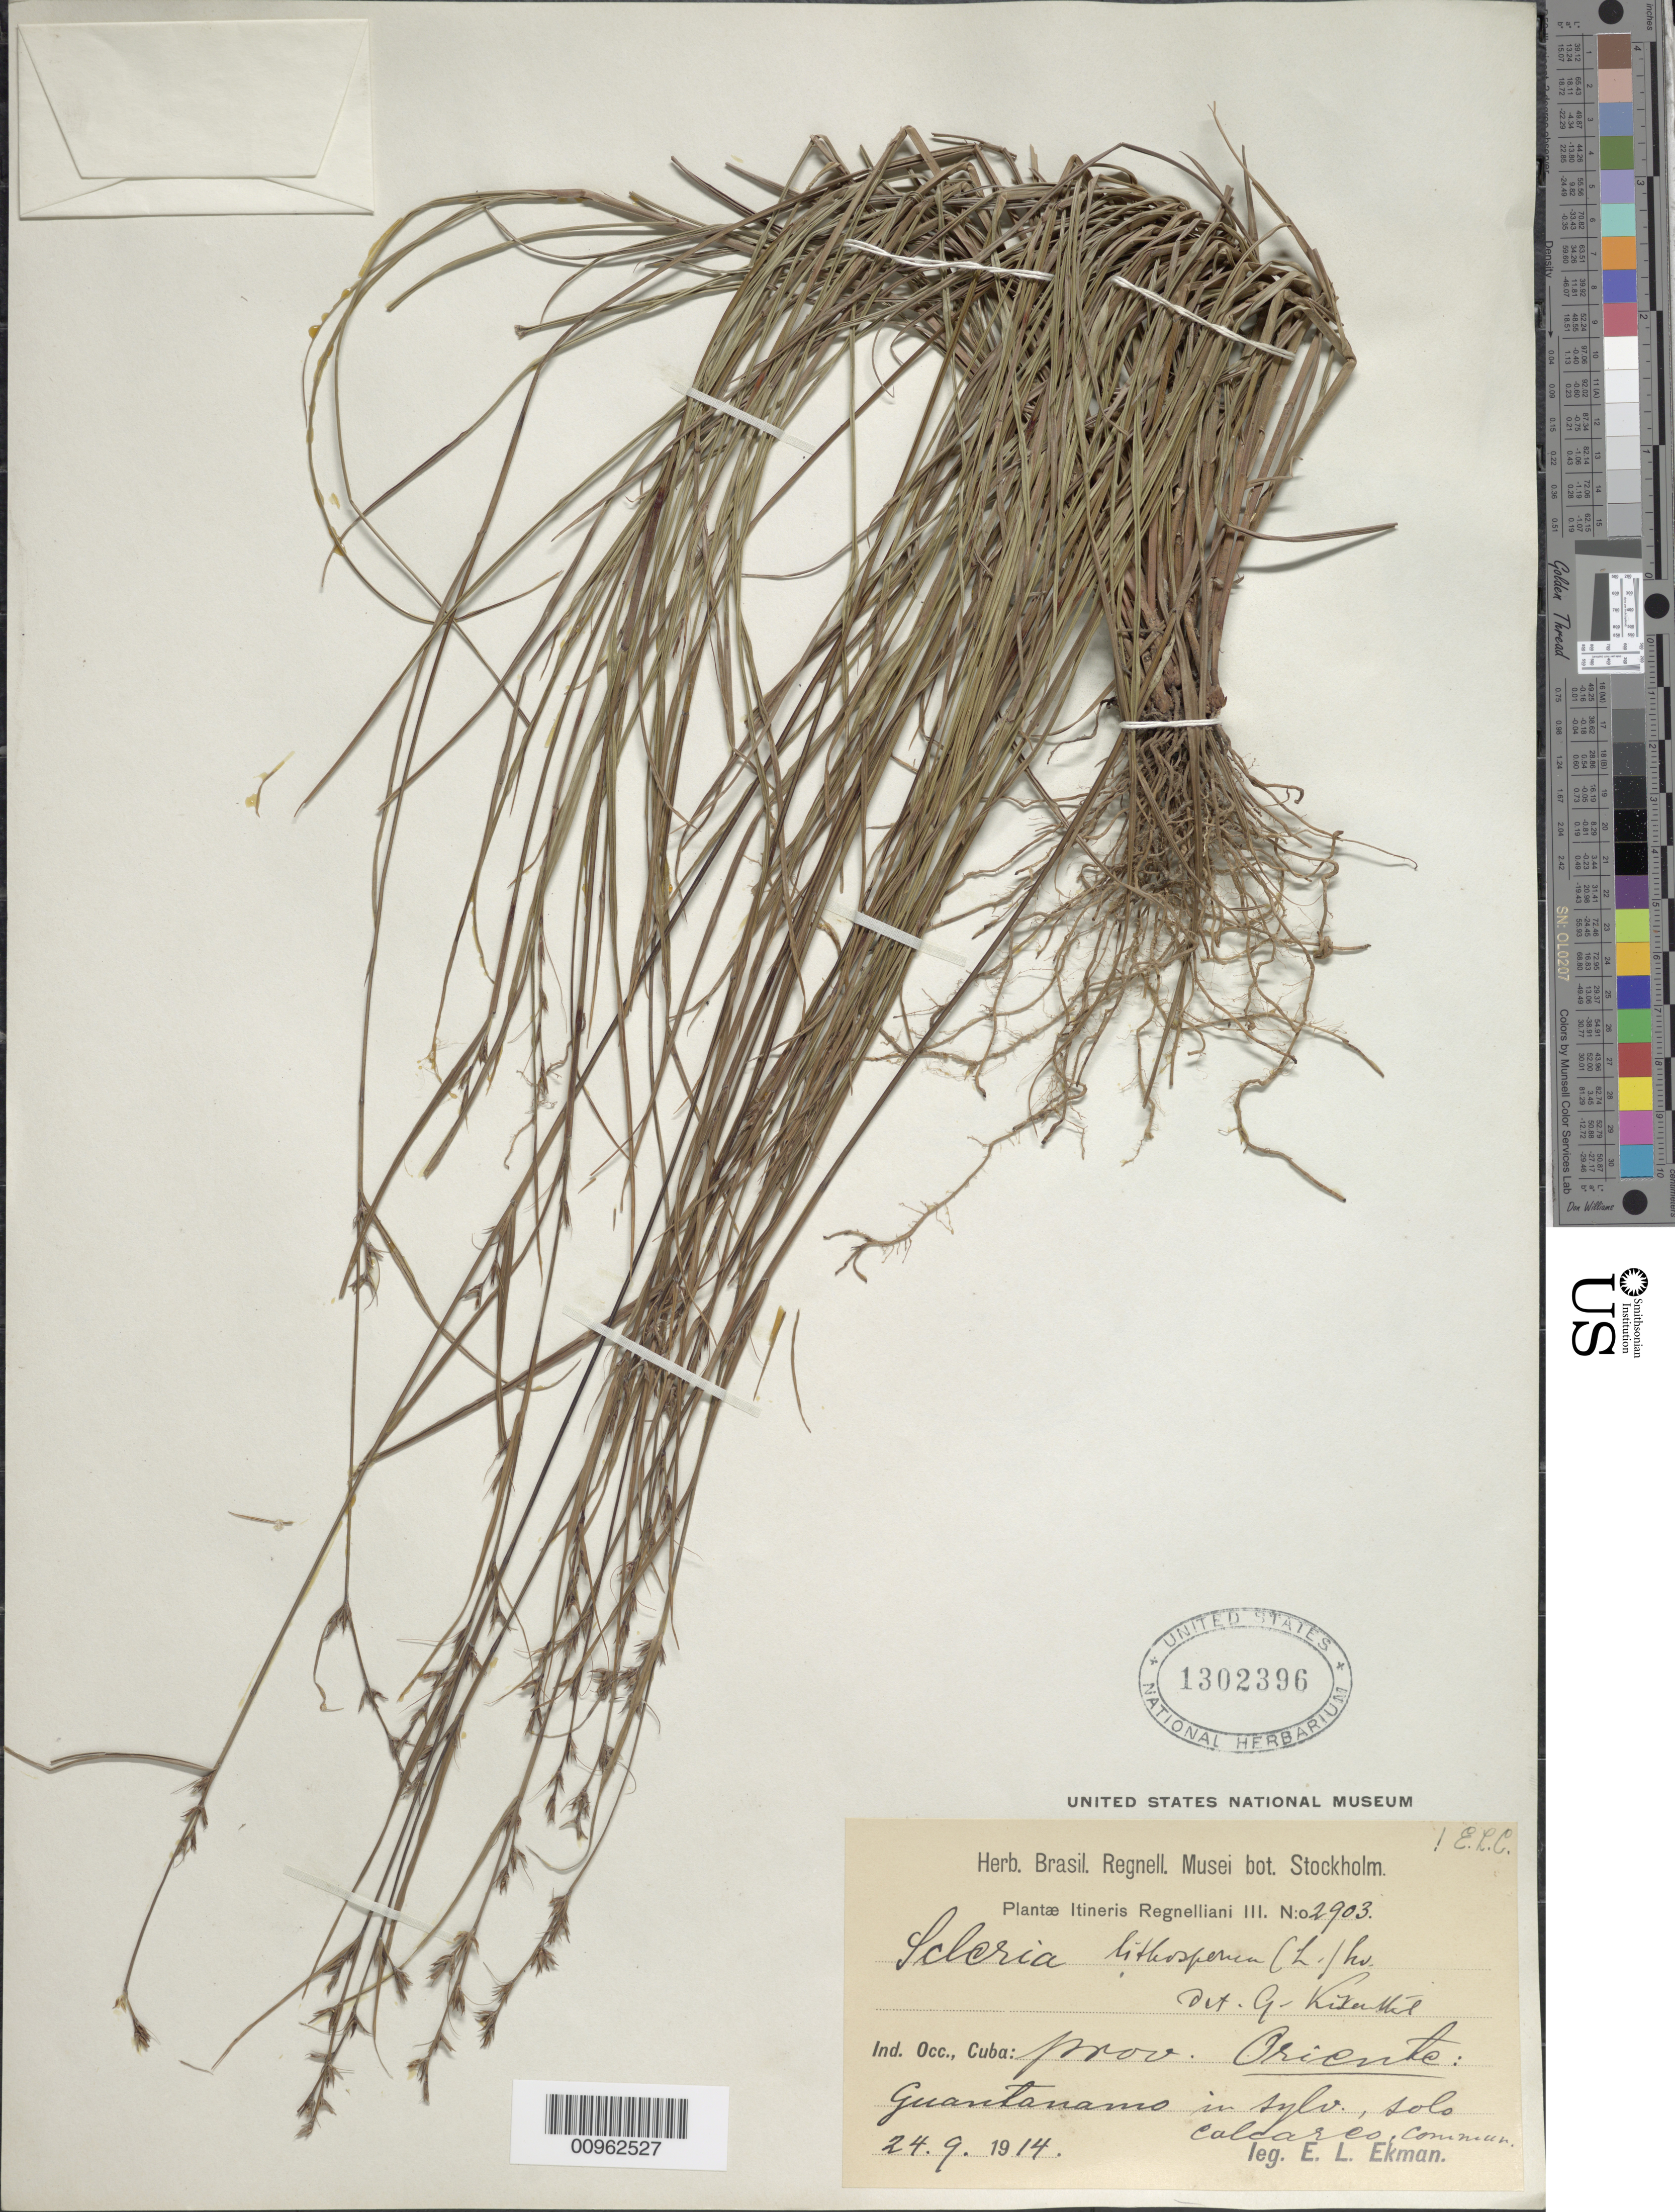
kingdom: Plantae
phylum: Tracheophyta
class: Liliopsida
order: Poales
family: Cyperaceae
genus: Scleria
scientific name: Scleria lithosperma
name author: (L.) Sw.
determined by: Core, E. L.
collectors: E. L. Ekman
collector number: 2903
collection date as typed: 24 Sep 1914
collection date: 1914-09-24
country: Cuba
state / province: Guantanamo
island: Cuba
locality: Guantánamo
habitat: In sylvis, solo calcareo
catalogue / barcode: US 1302396